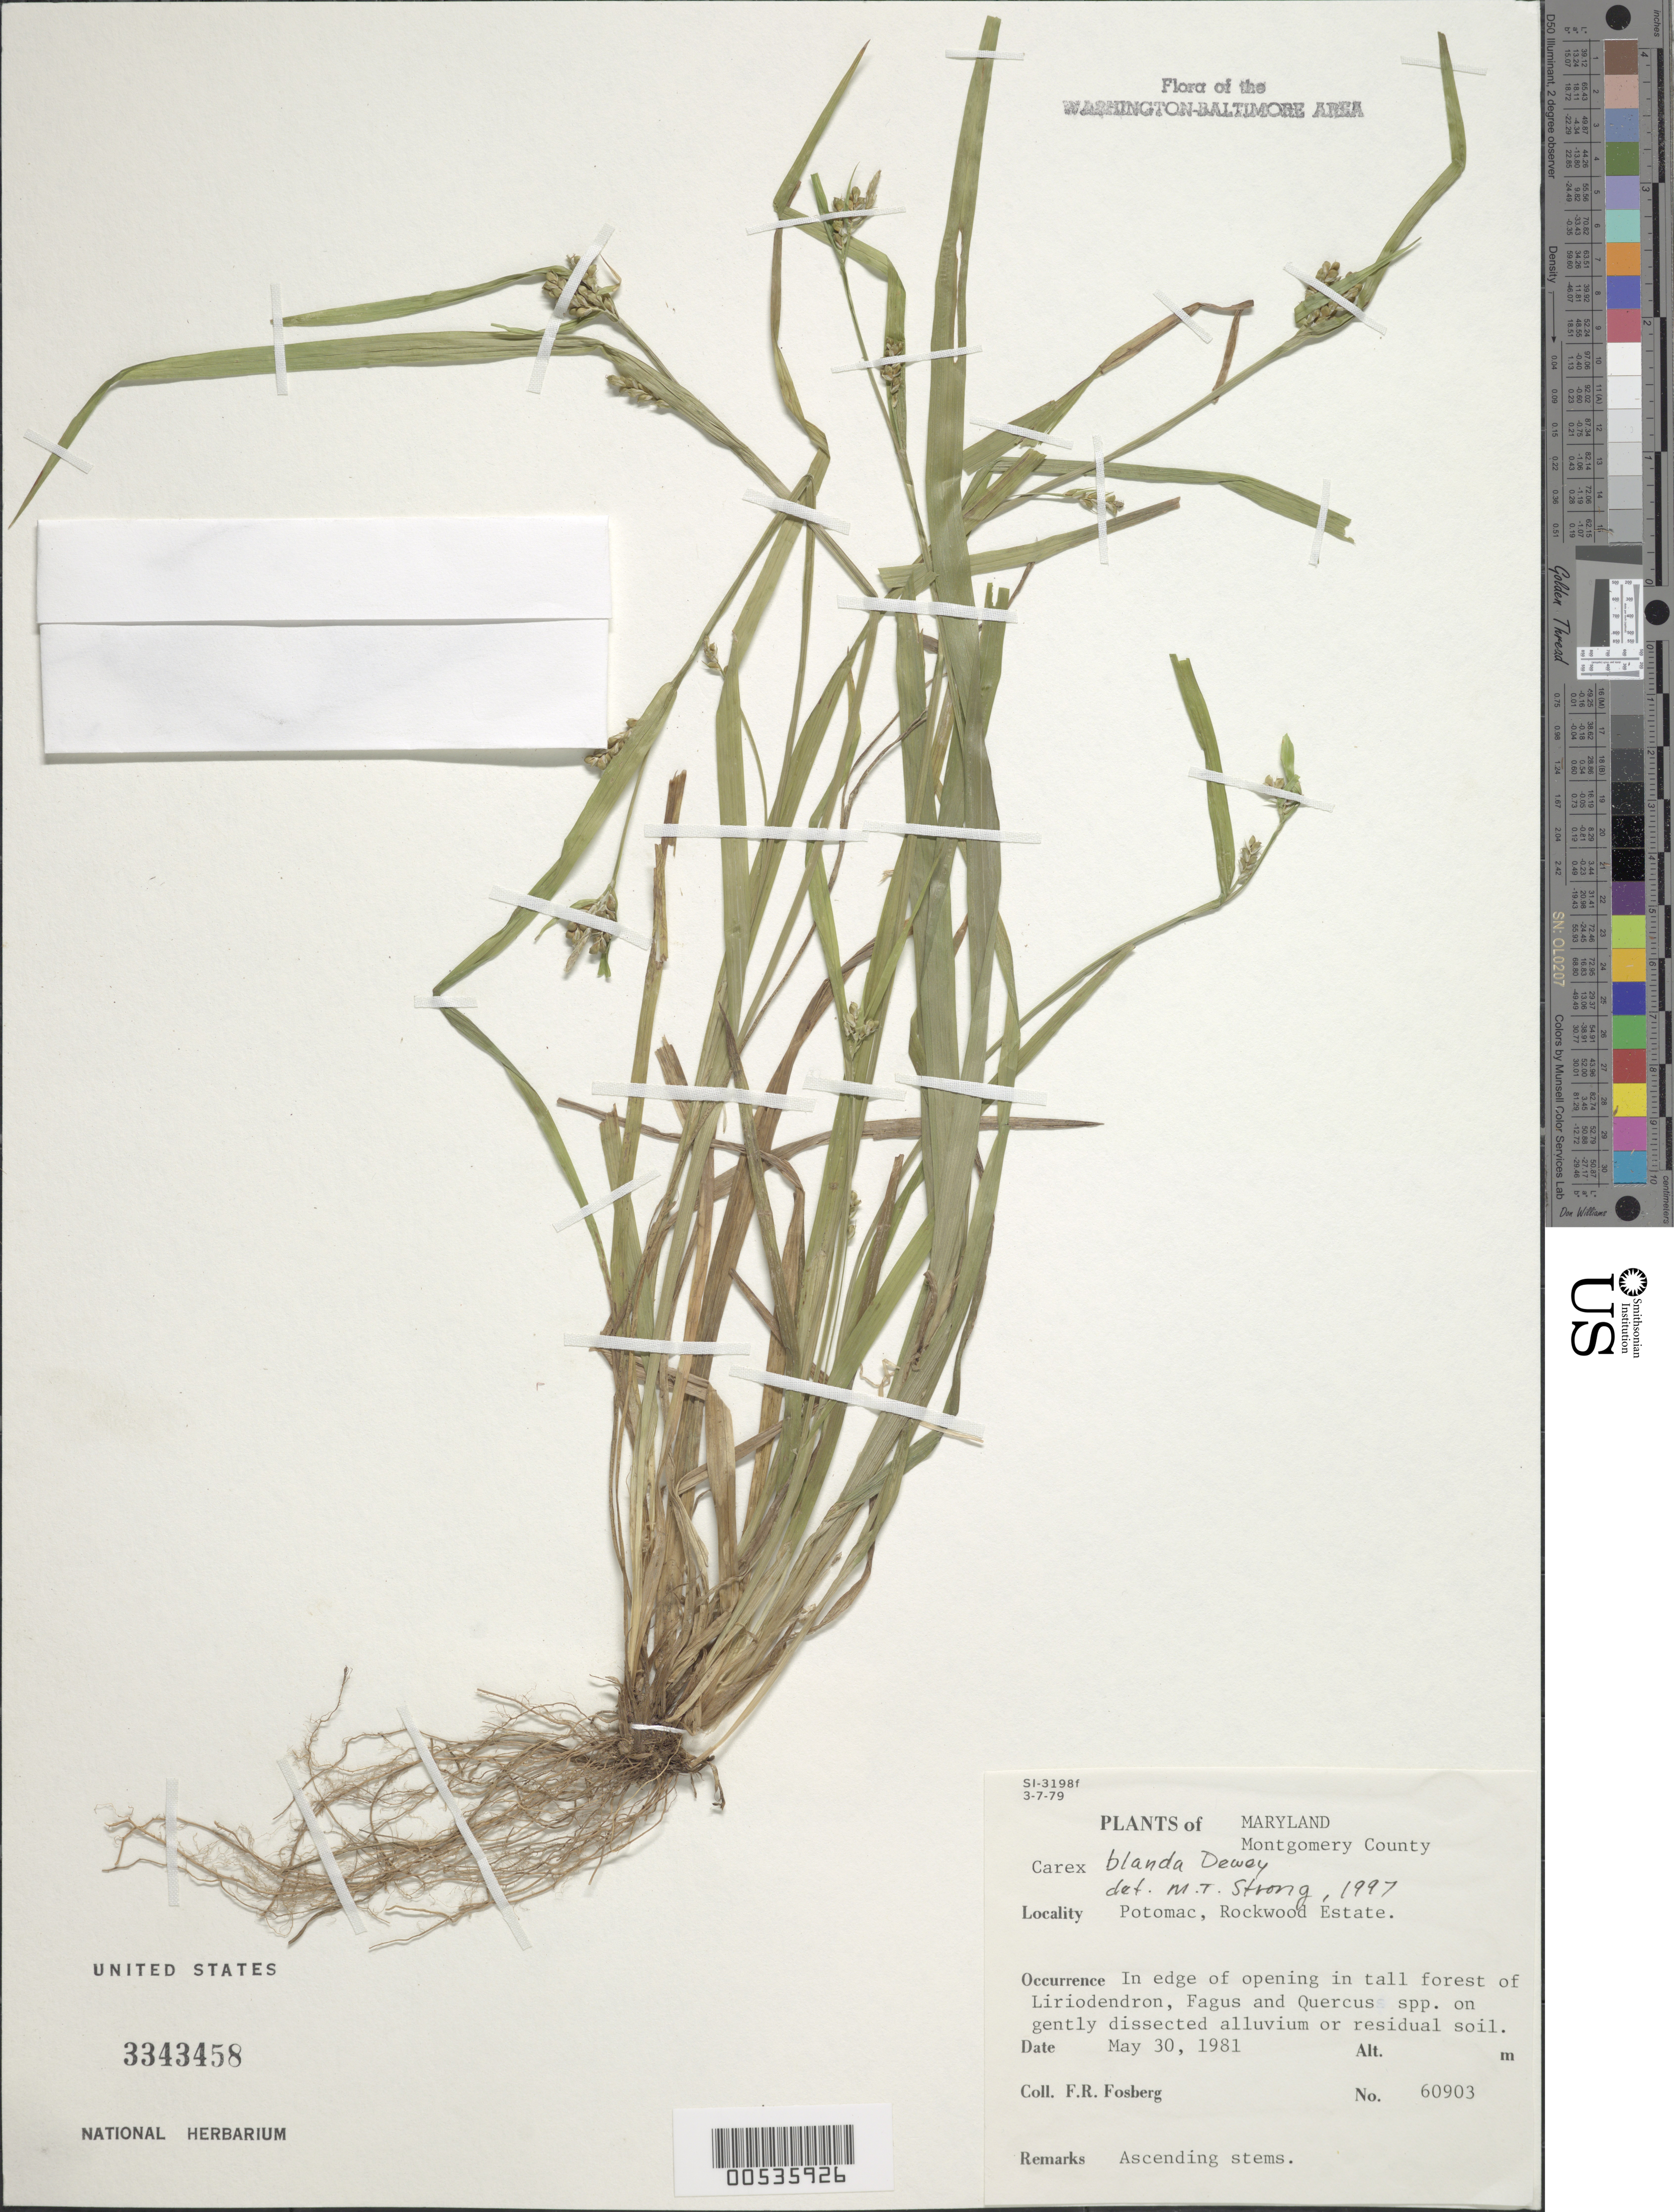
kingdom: Plantae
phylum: Tracheophyta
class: Liliopsida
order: Poales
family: Cyperaceae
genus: Carex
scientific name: Carex blanda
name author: Dewey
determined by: Strong, M. T., (US), Smithsonian Institution - National Museum of Natural History (UNITED STATES)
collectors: F. R. Fosberg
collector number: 60903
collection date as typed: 30 May 1981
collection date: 1981-05-30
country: United States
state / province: Maryland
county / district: Montgomery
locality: Potomac, Rockwood Estate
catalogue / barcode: US 3343458